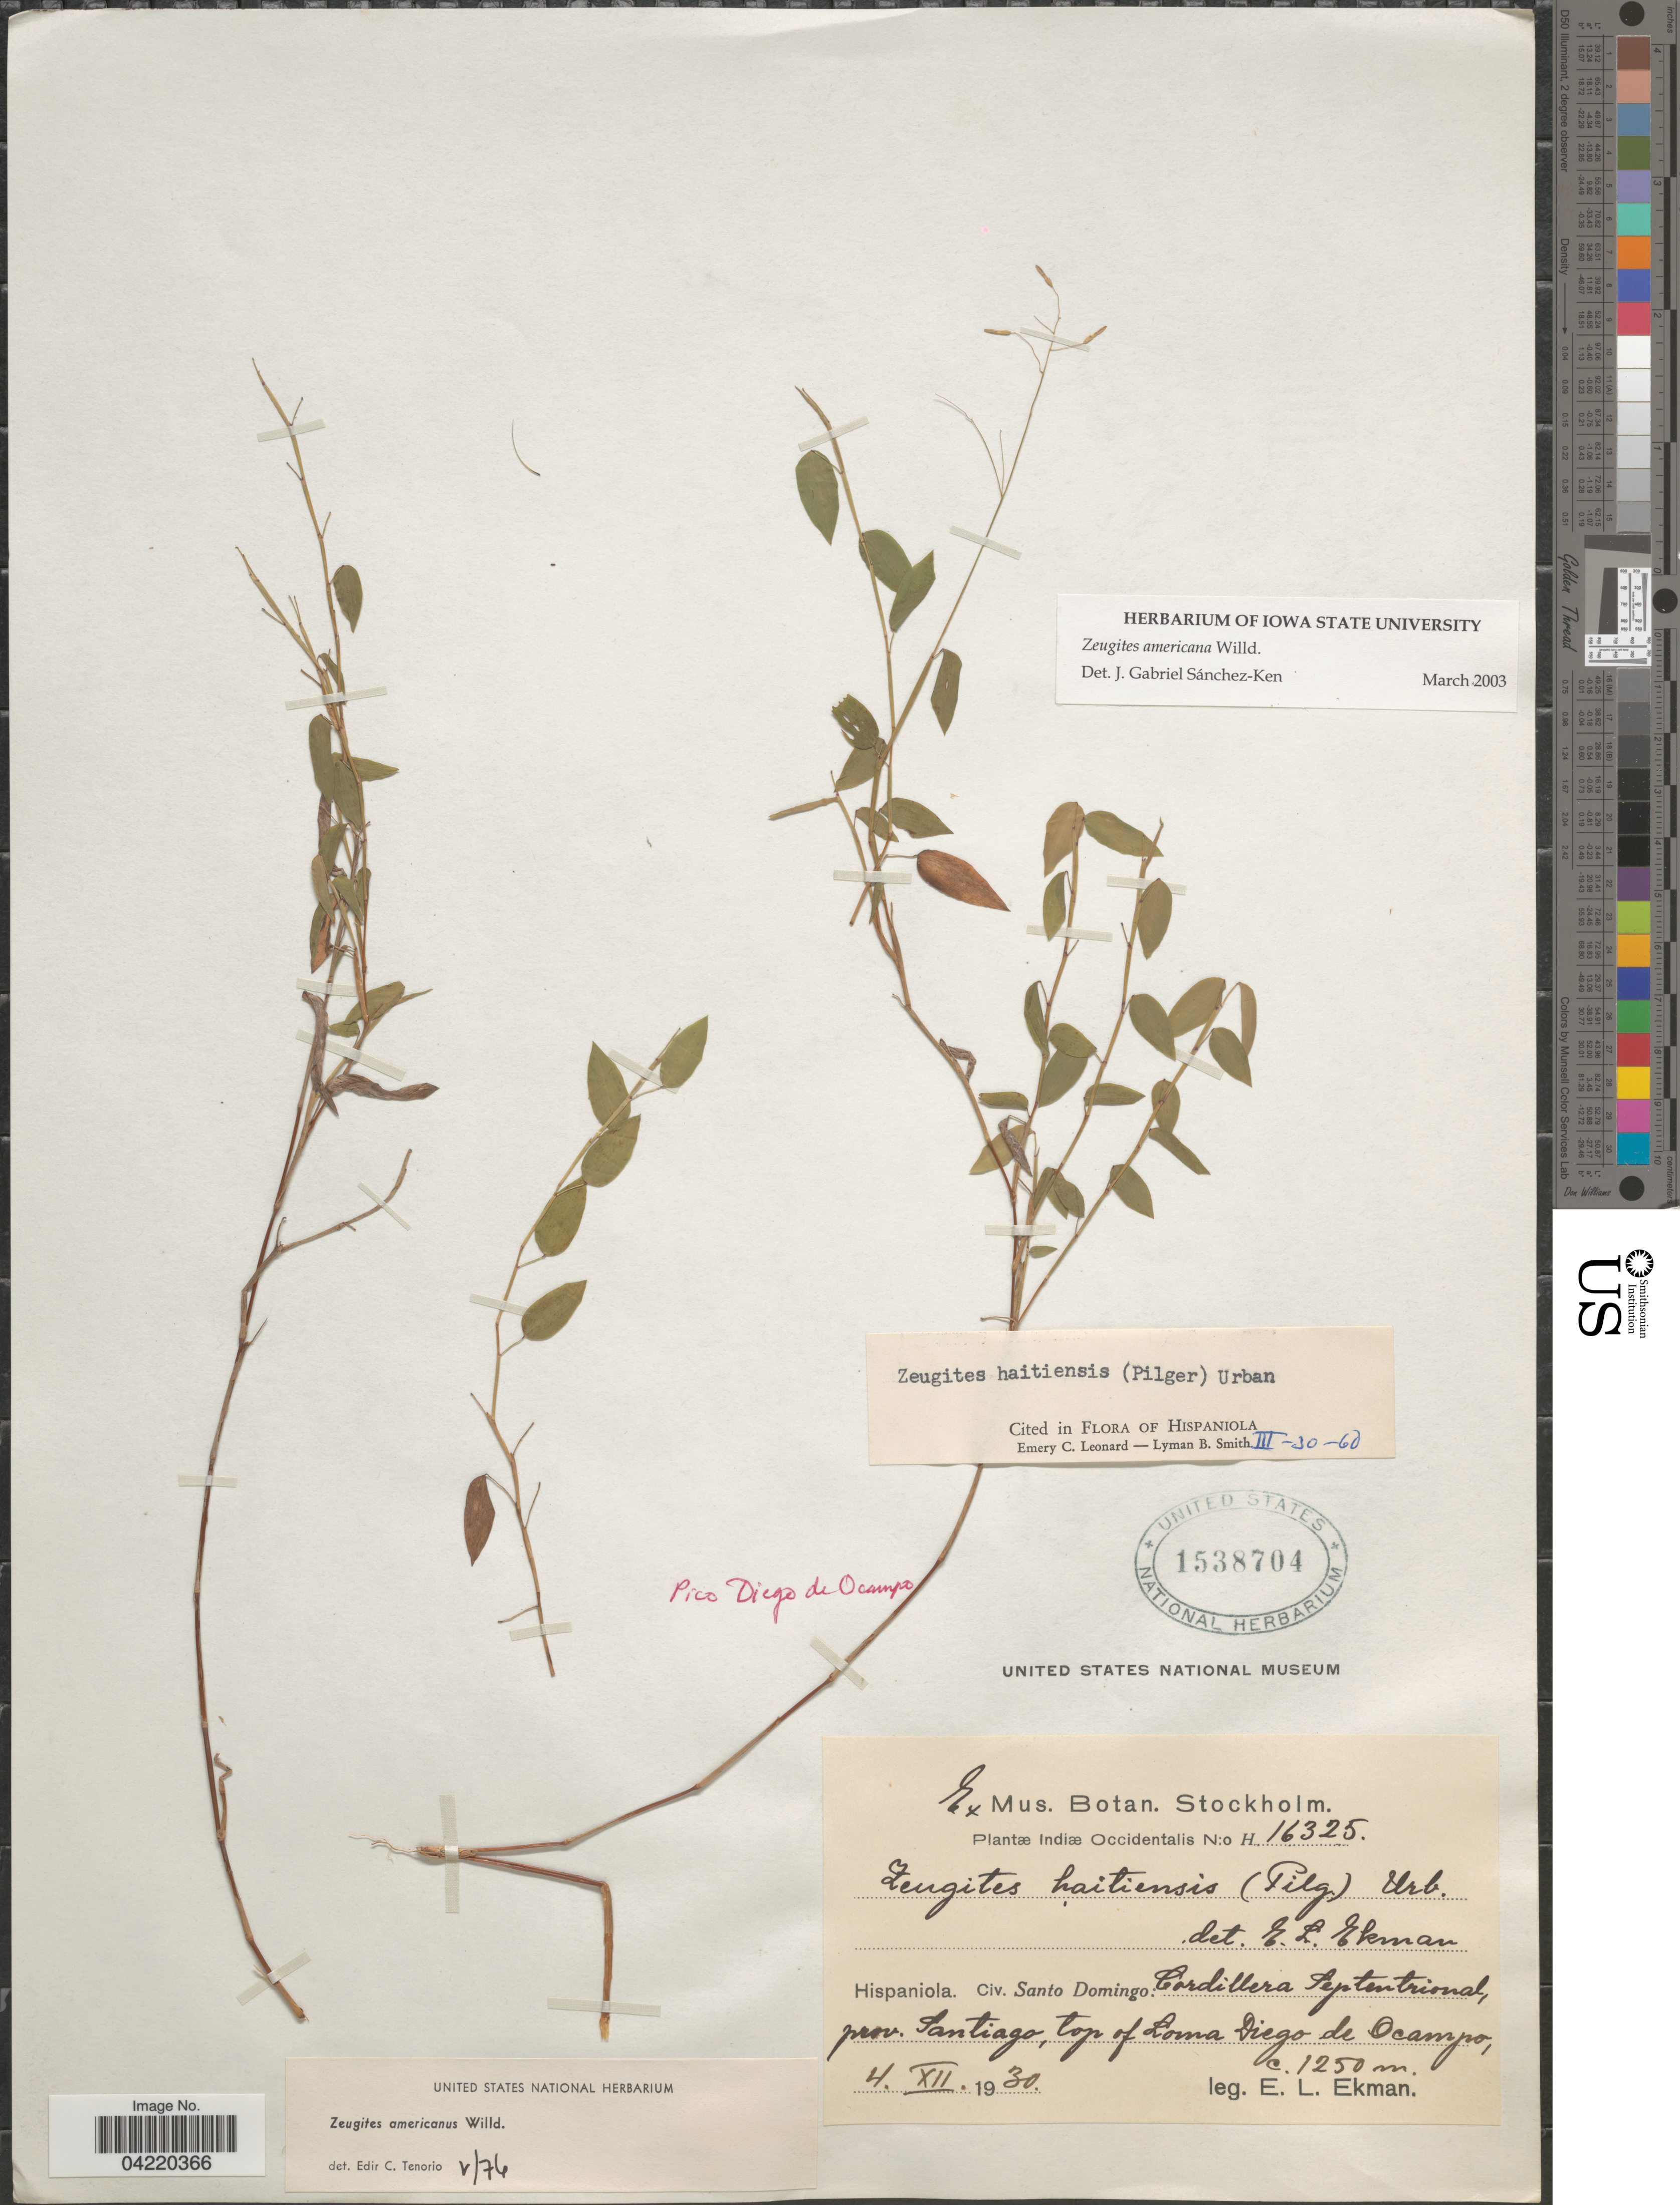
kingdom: Plantae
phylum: Tracheophyta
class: Liliopsida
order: Poales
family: Poaceae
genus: Zeugites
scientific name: Zeugites americanus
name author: Willd.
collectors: E. L. Ekman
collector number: H16325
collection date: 1930-12-04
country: Dominican Republic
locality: Indiæ Occidentalis. Hispaniola. Civ. Santo Domingo: Cordillera Septentrional, prov. Santiago, top of Loma Diego de Ocampo. Pico Diego de Ocampo.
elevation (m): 1250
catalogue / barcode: US 1538704